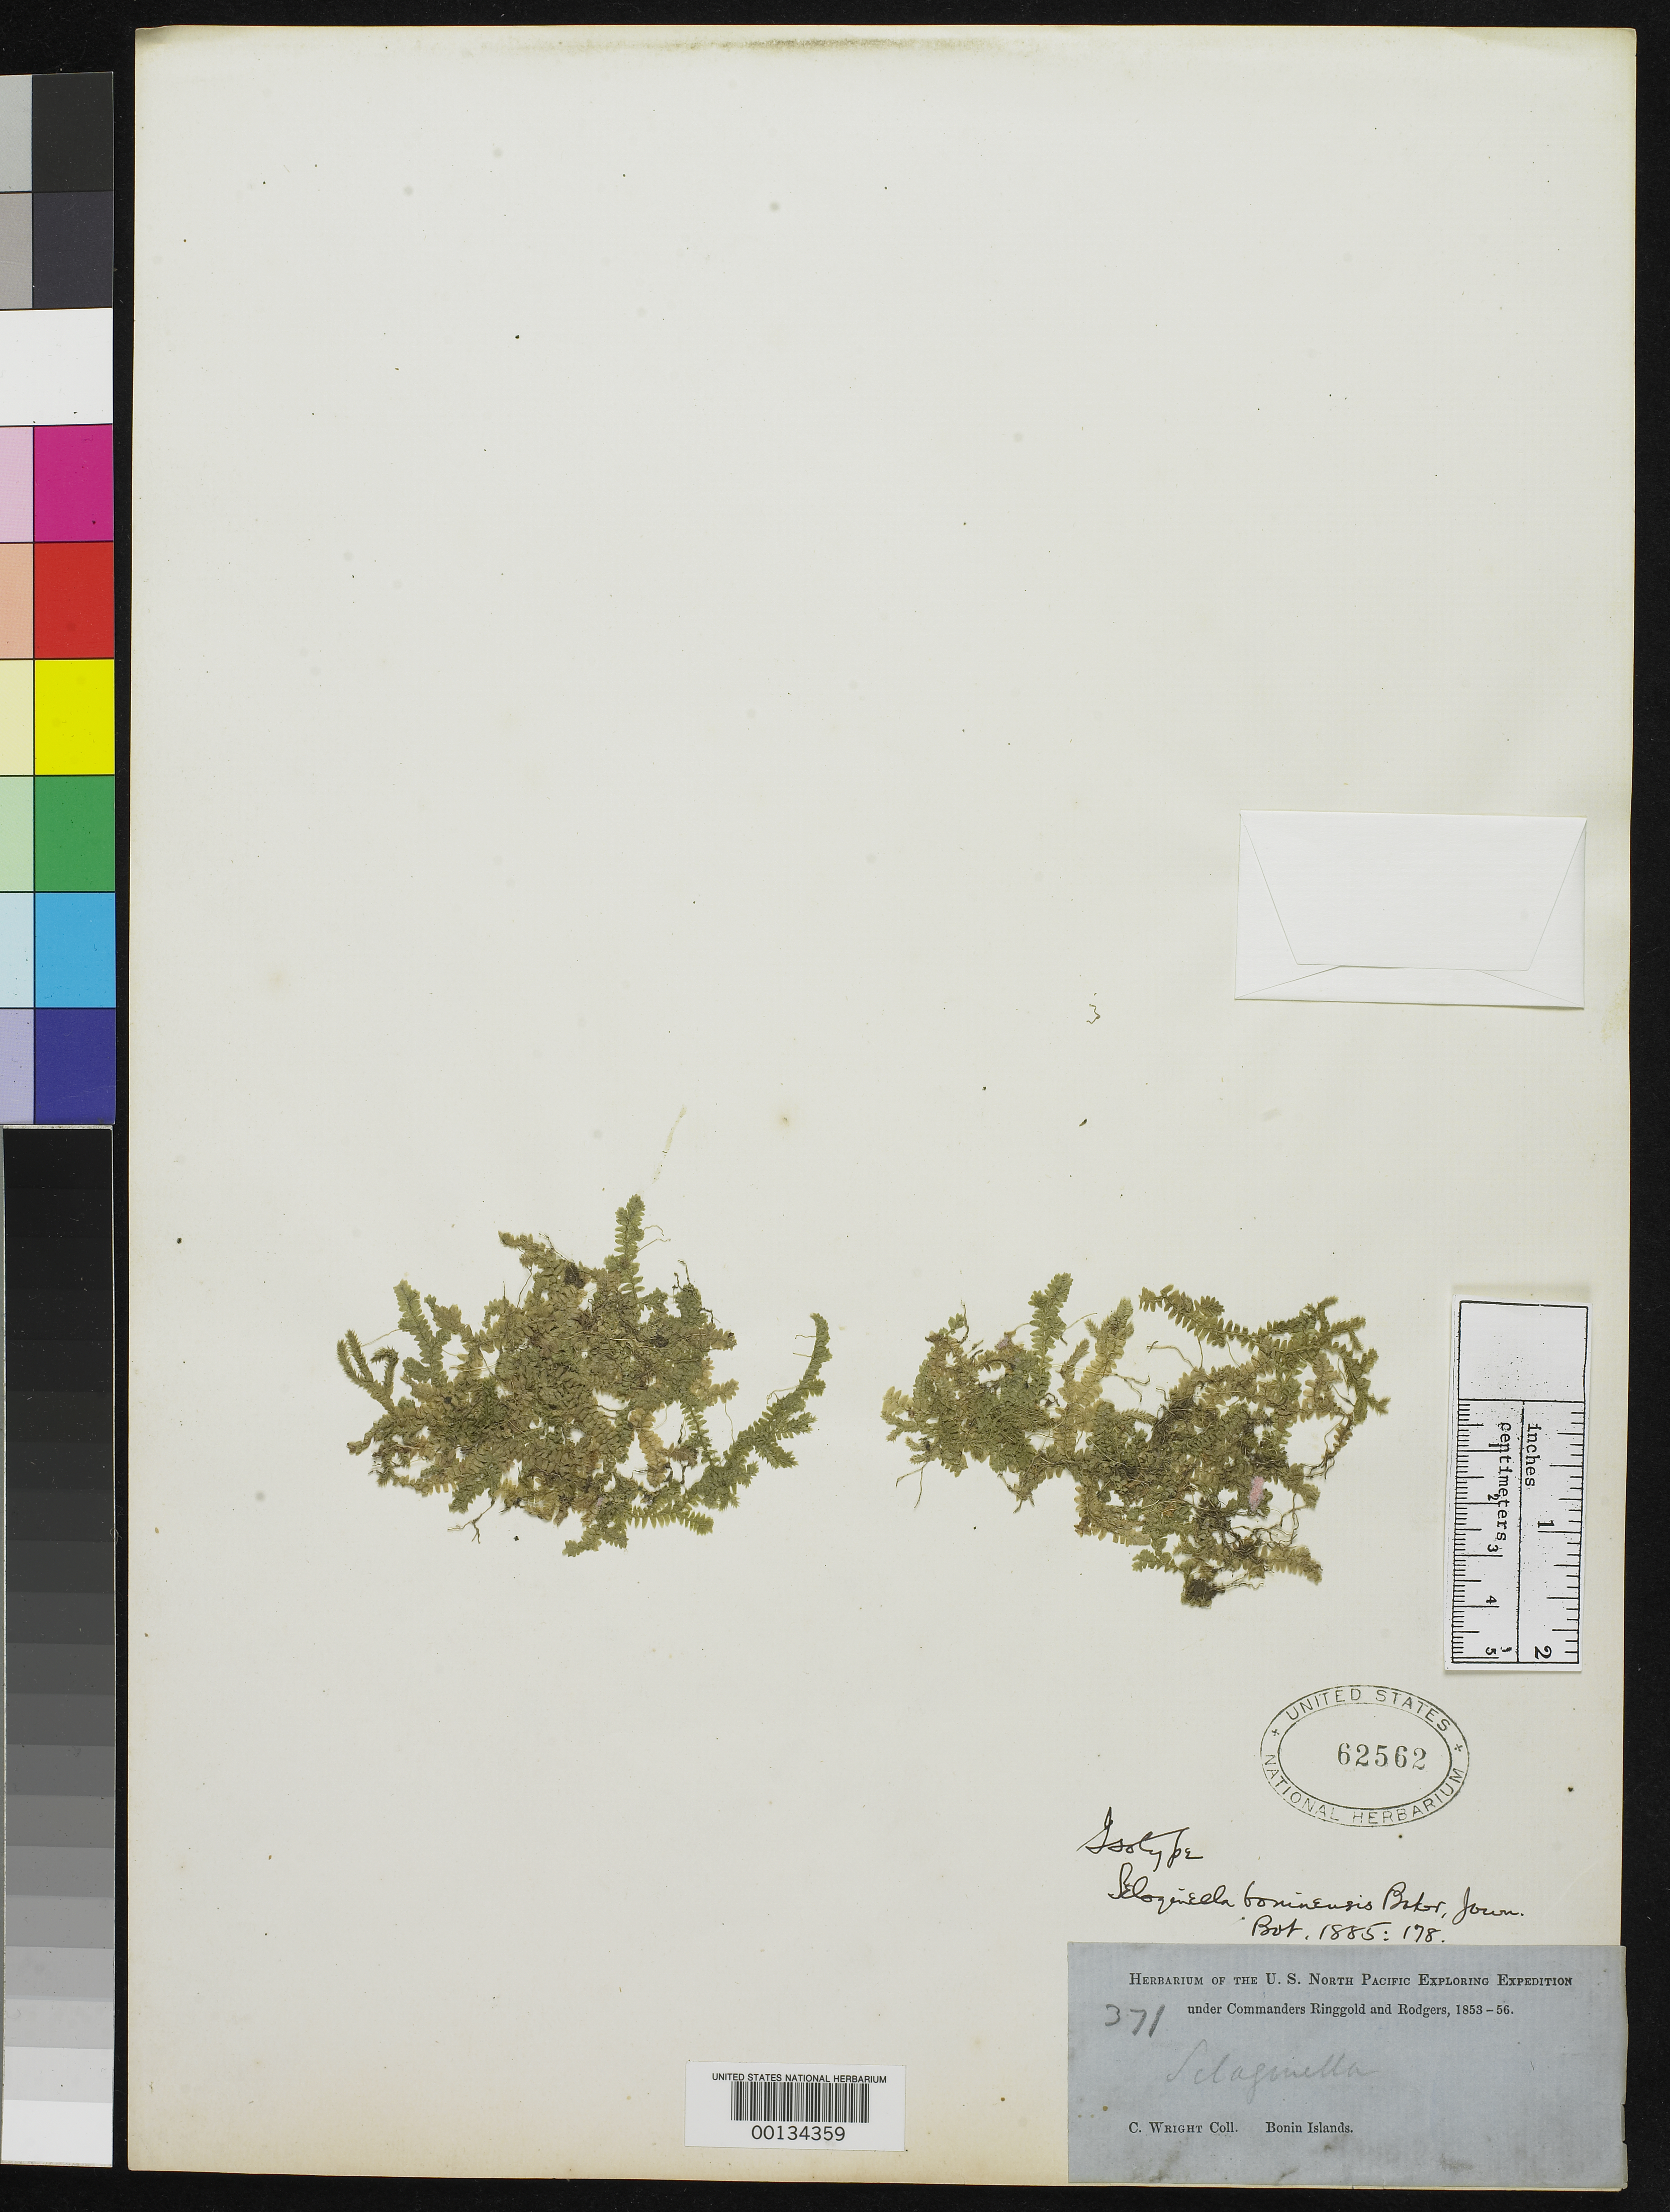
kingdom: Plantae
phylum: Tracheophyta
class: Lycopodiopsida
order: Selaginellales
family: Selaginellaceae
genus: Selaginella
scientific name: Selaginella boninensis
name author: Baker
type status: Type Collection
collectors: C. Wright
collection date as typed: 1853 to -- --- 1856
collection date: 1853/1856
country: Japan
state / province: Tokyo, Federal City of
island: Bonin Islands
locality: Bonin Islands.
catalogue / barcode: US 62562